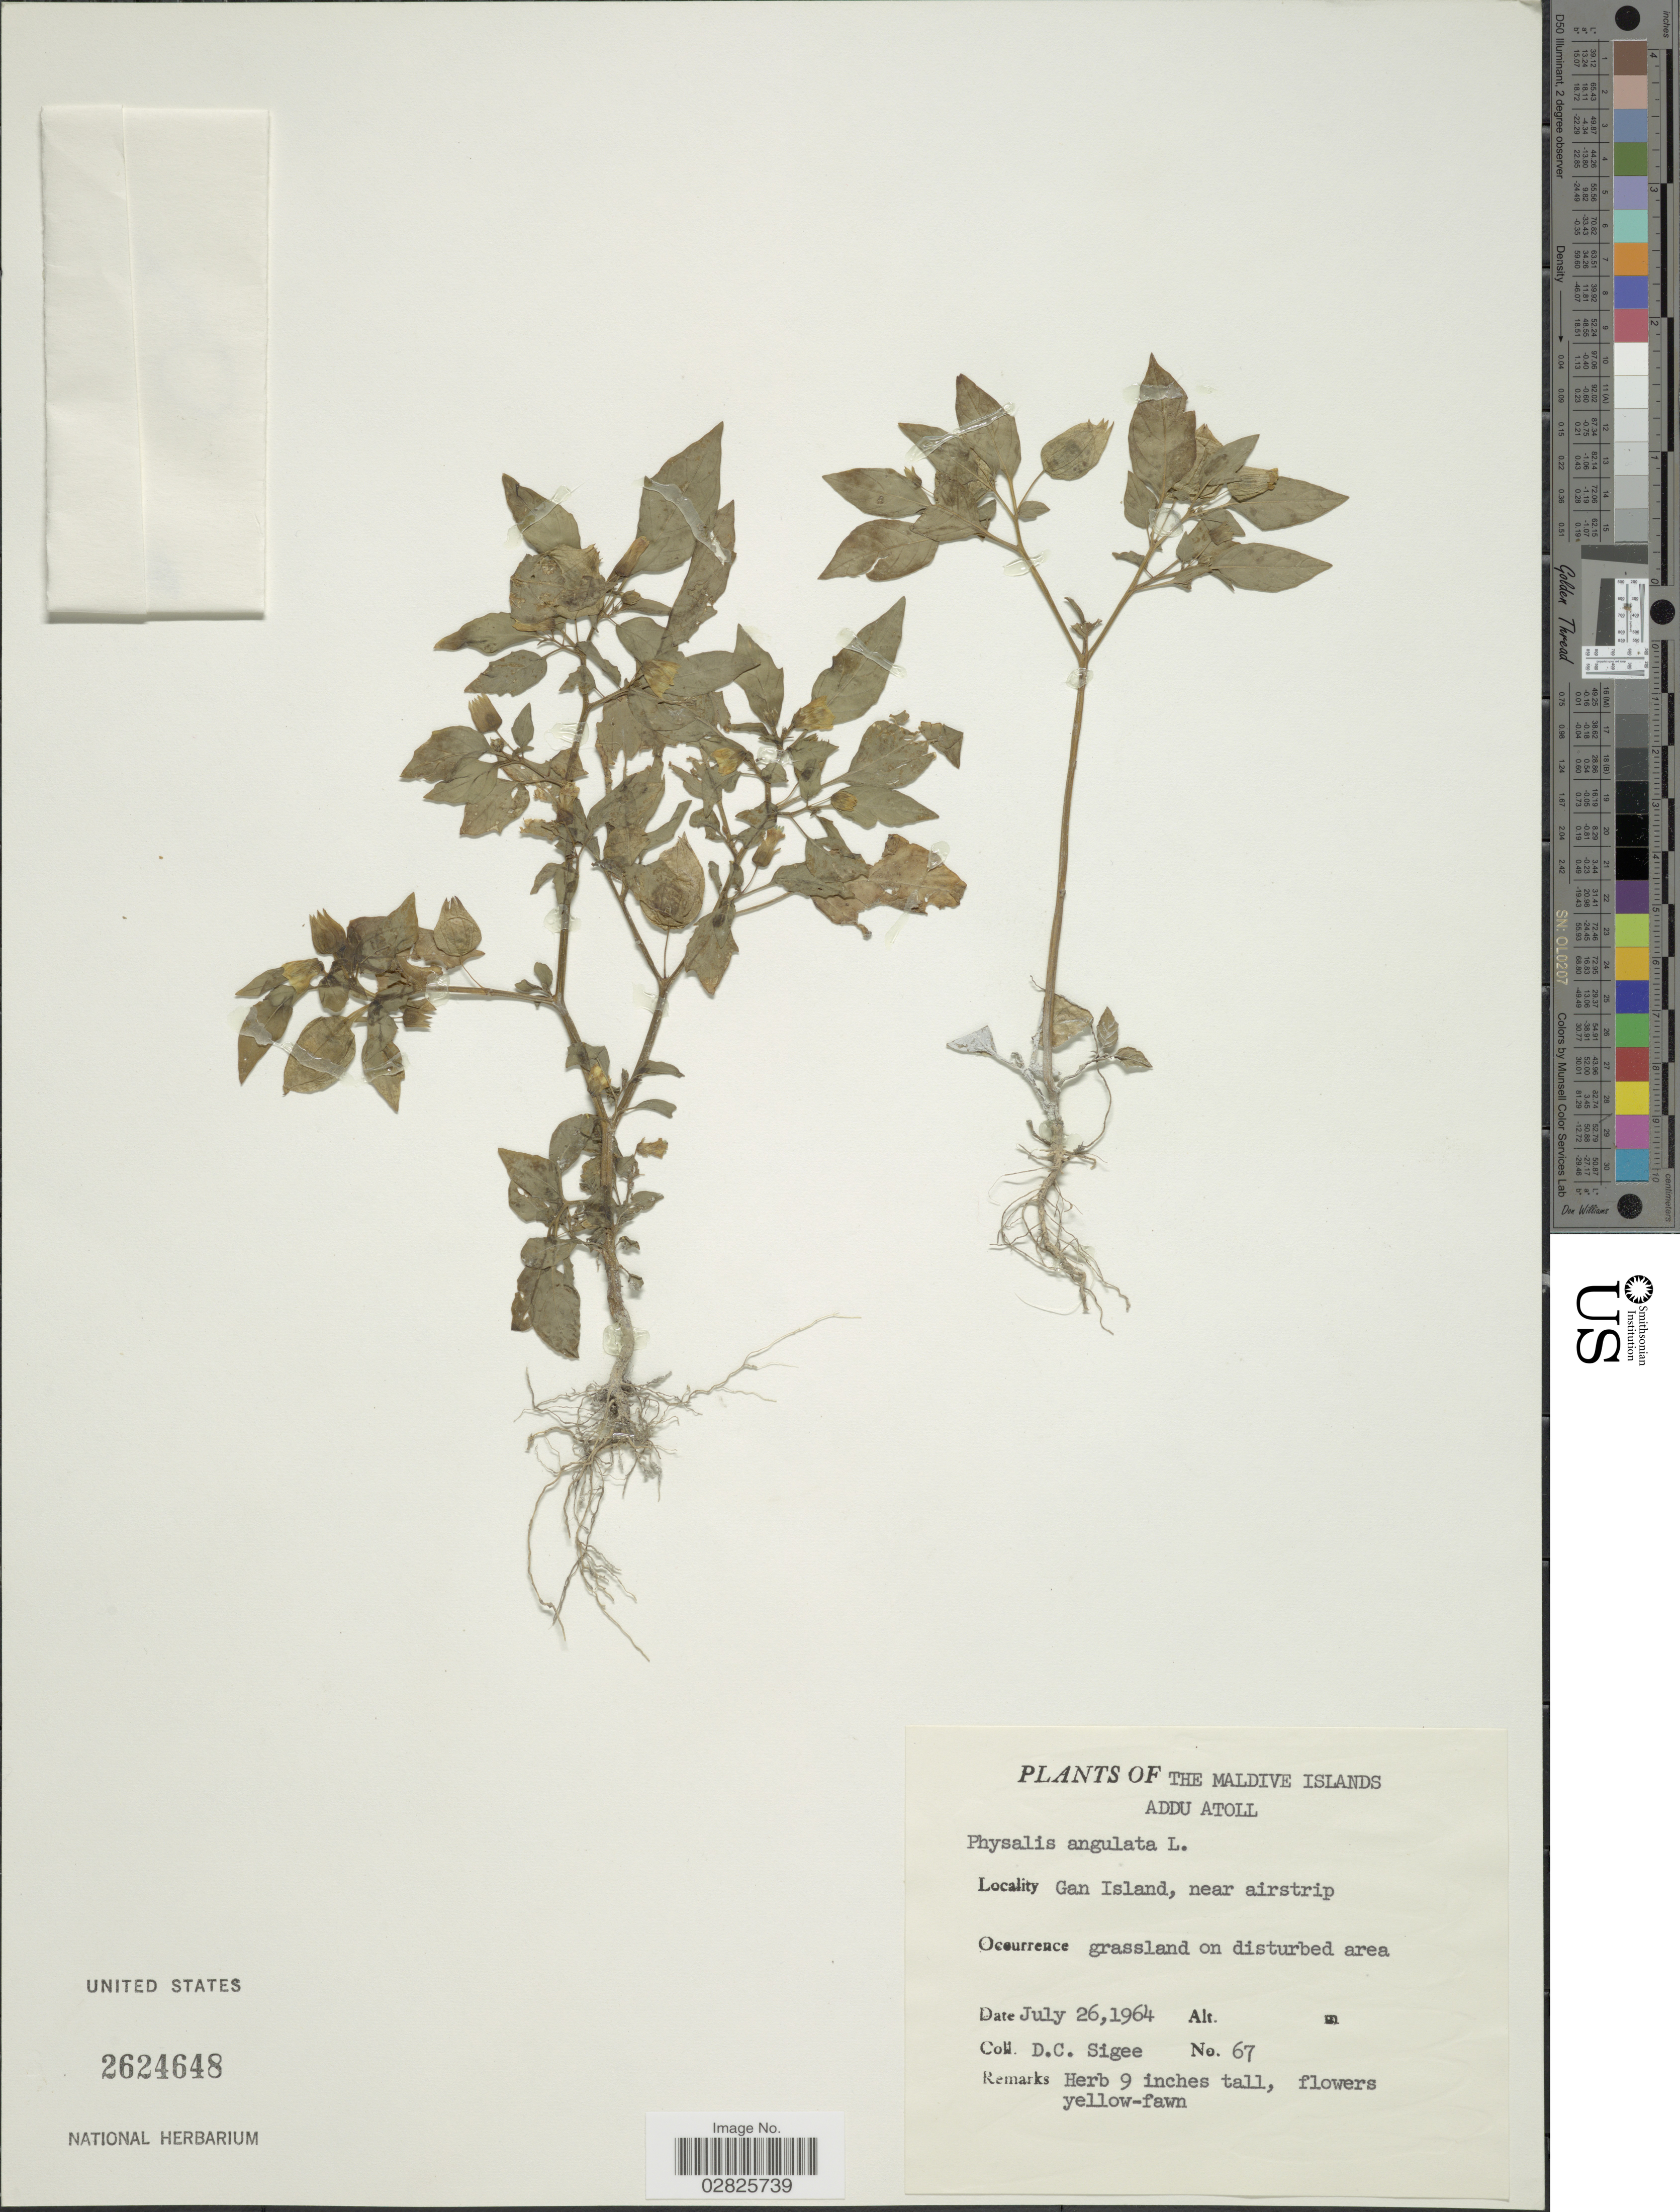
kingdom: Plantae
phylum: Tracheophyta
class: Magnoliopsida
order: Solanales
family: Solanaceae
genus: Physalis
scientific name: Physalis angulata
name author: L.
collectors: D. C. Sigee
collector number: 67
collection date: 1964-07-26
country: Maldive Islands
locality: Addu Atoll. Gan Island, near airstrip.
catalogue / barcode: US 2624648